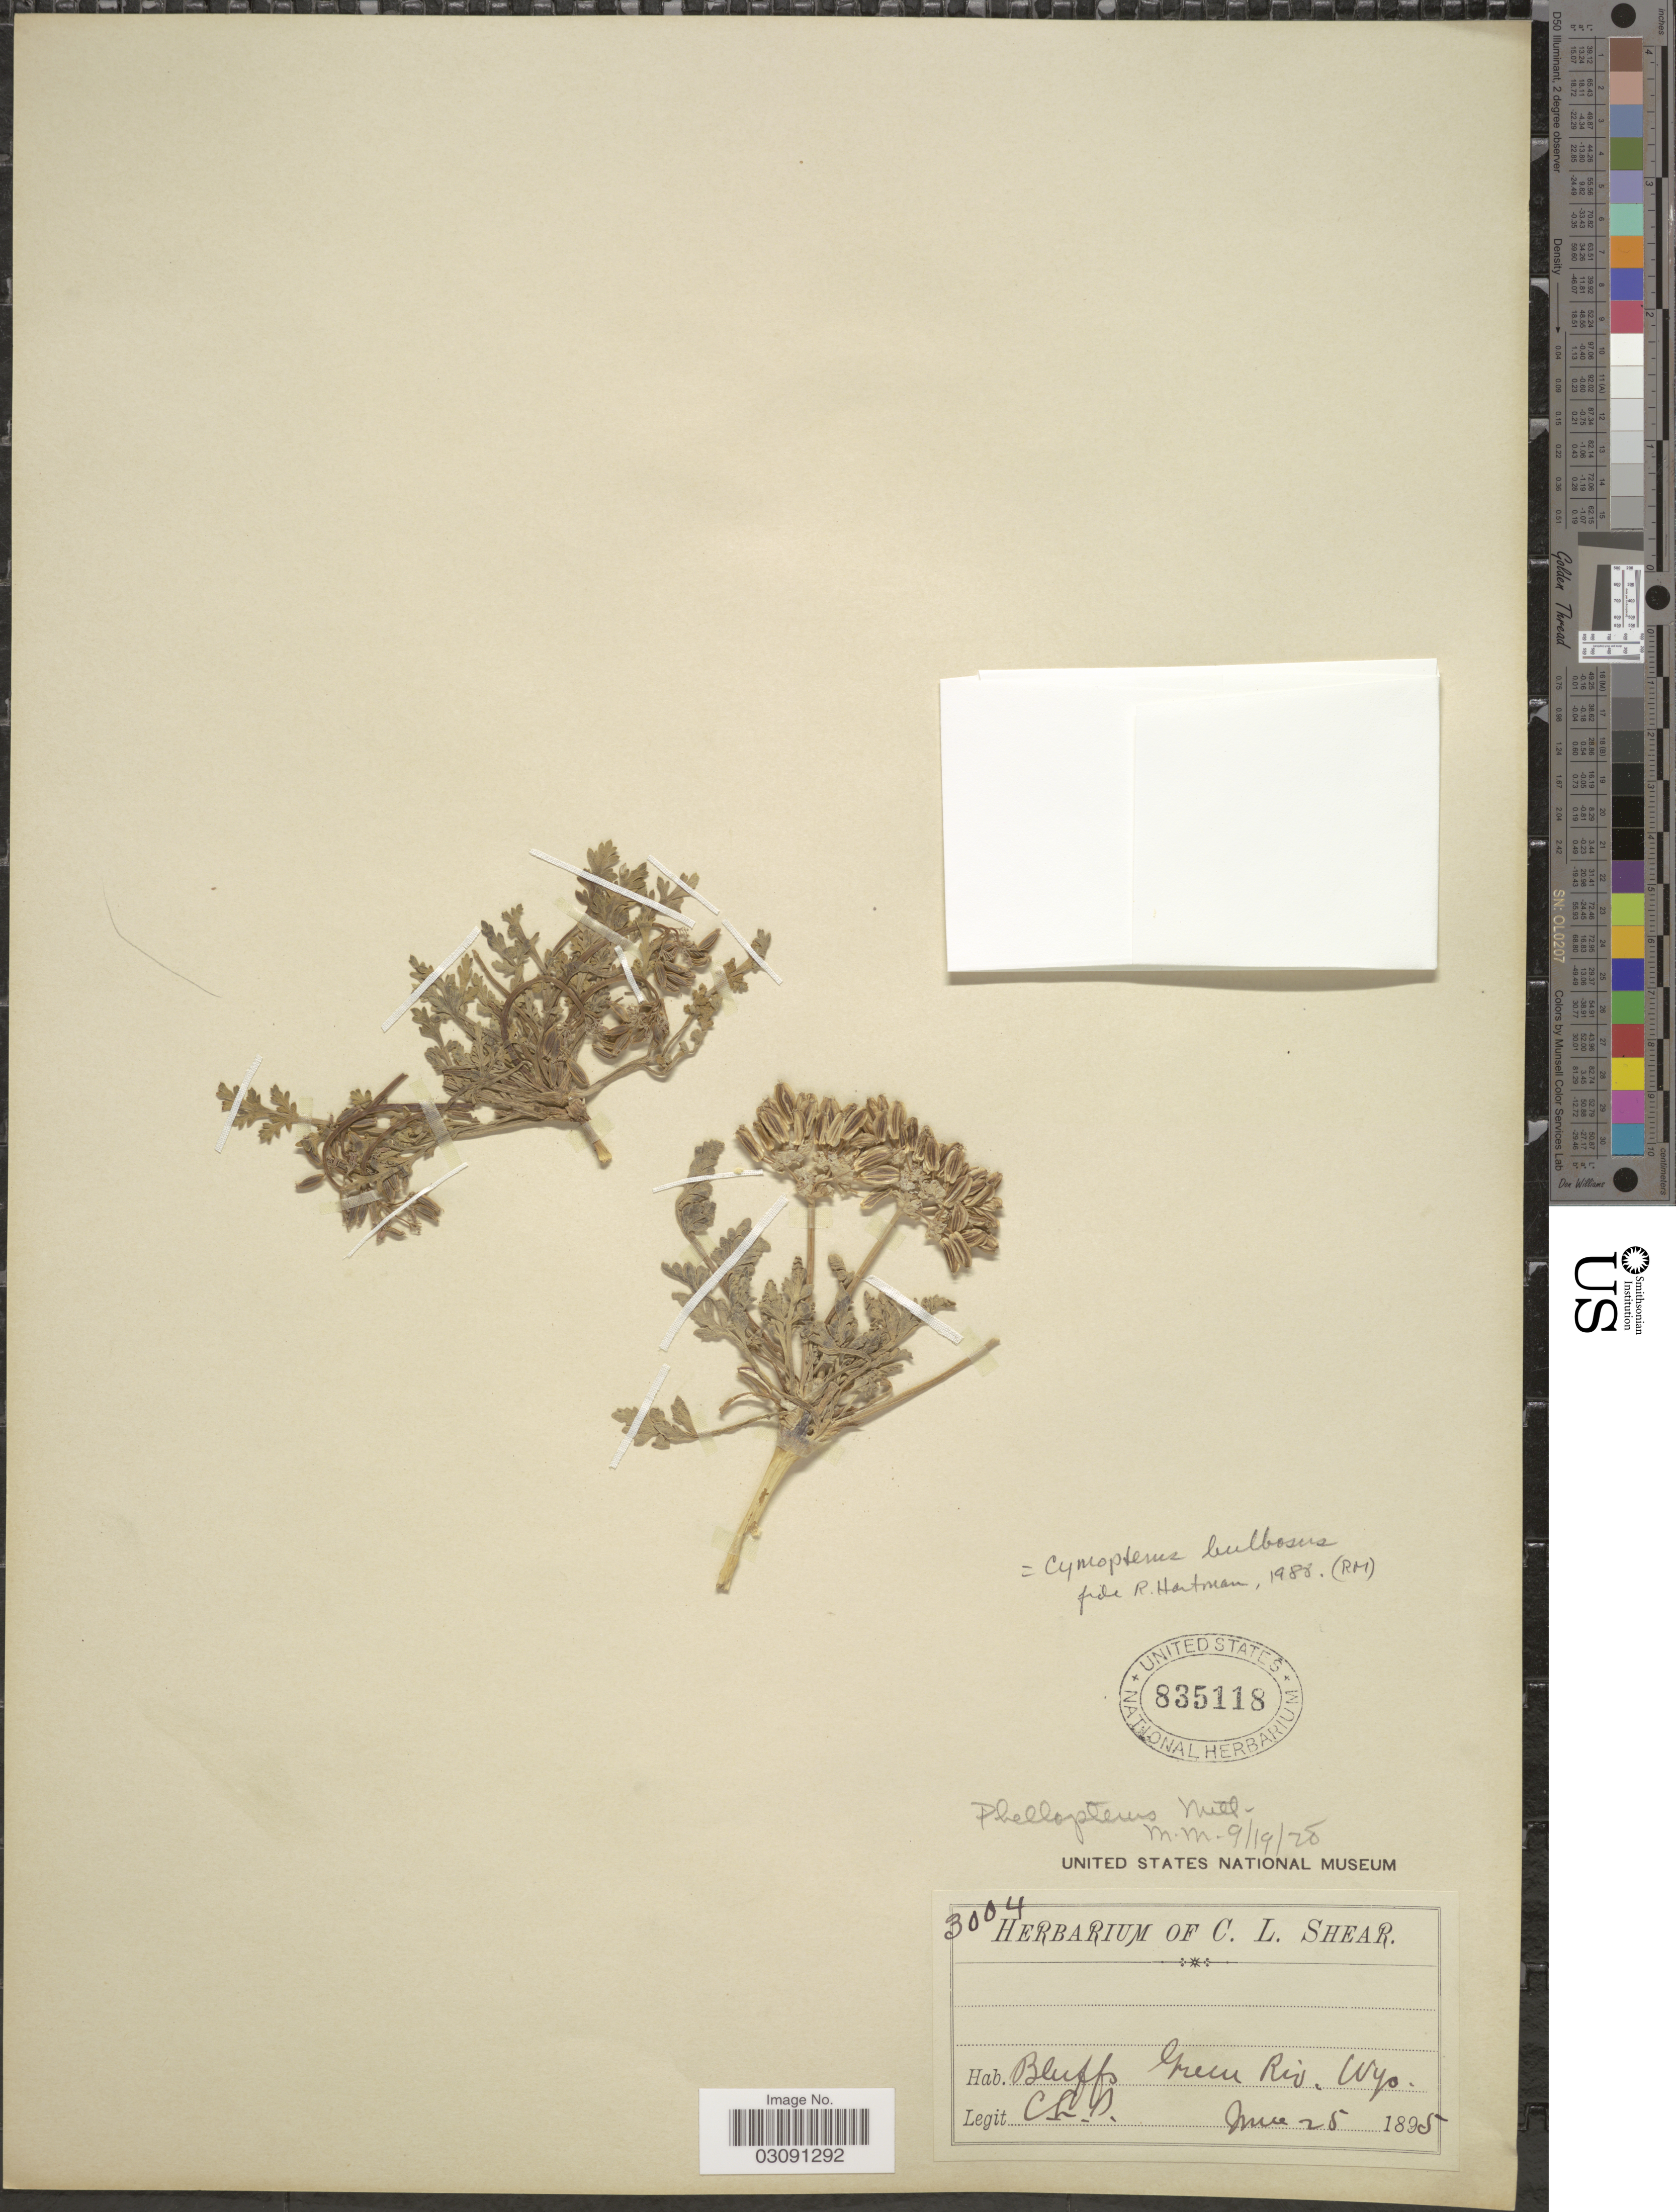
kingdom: Plantae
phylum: Tracheophyta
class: Magnoliopsida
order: Apiales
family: Apiaceae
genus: Cymopterus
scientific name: Cymopterus bulbosus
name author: A. Nelson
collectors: C. L. Shear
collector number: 3004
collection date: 1895-06-25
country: United States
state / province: Wyoming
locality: Bluffs Green Riv.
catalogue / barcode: US 835118